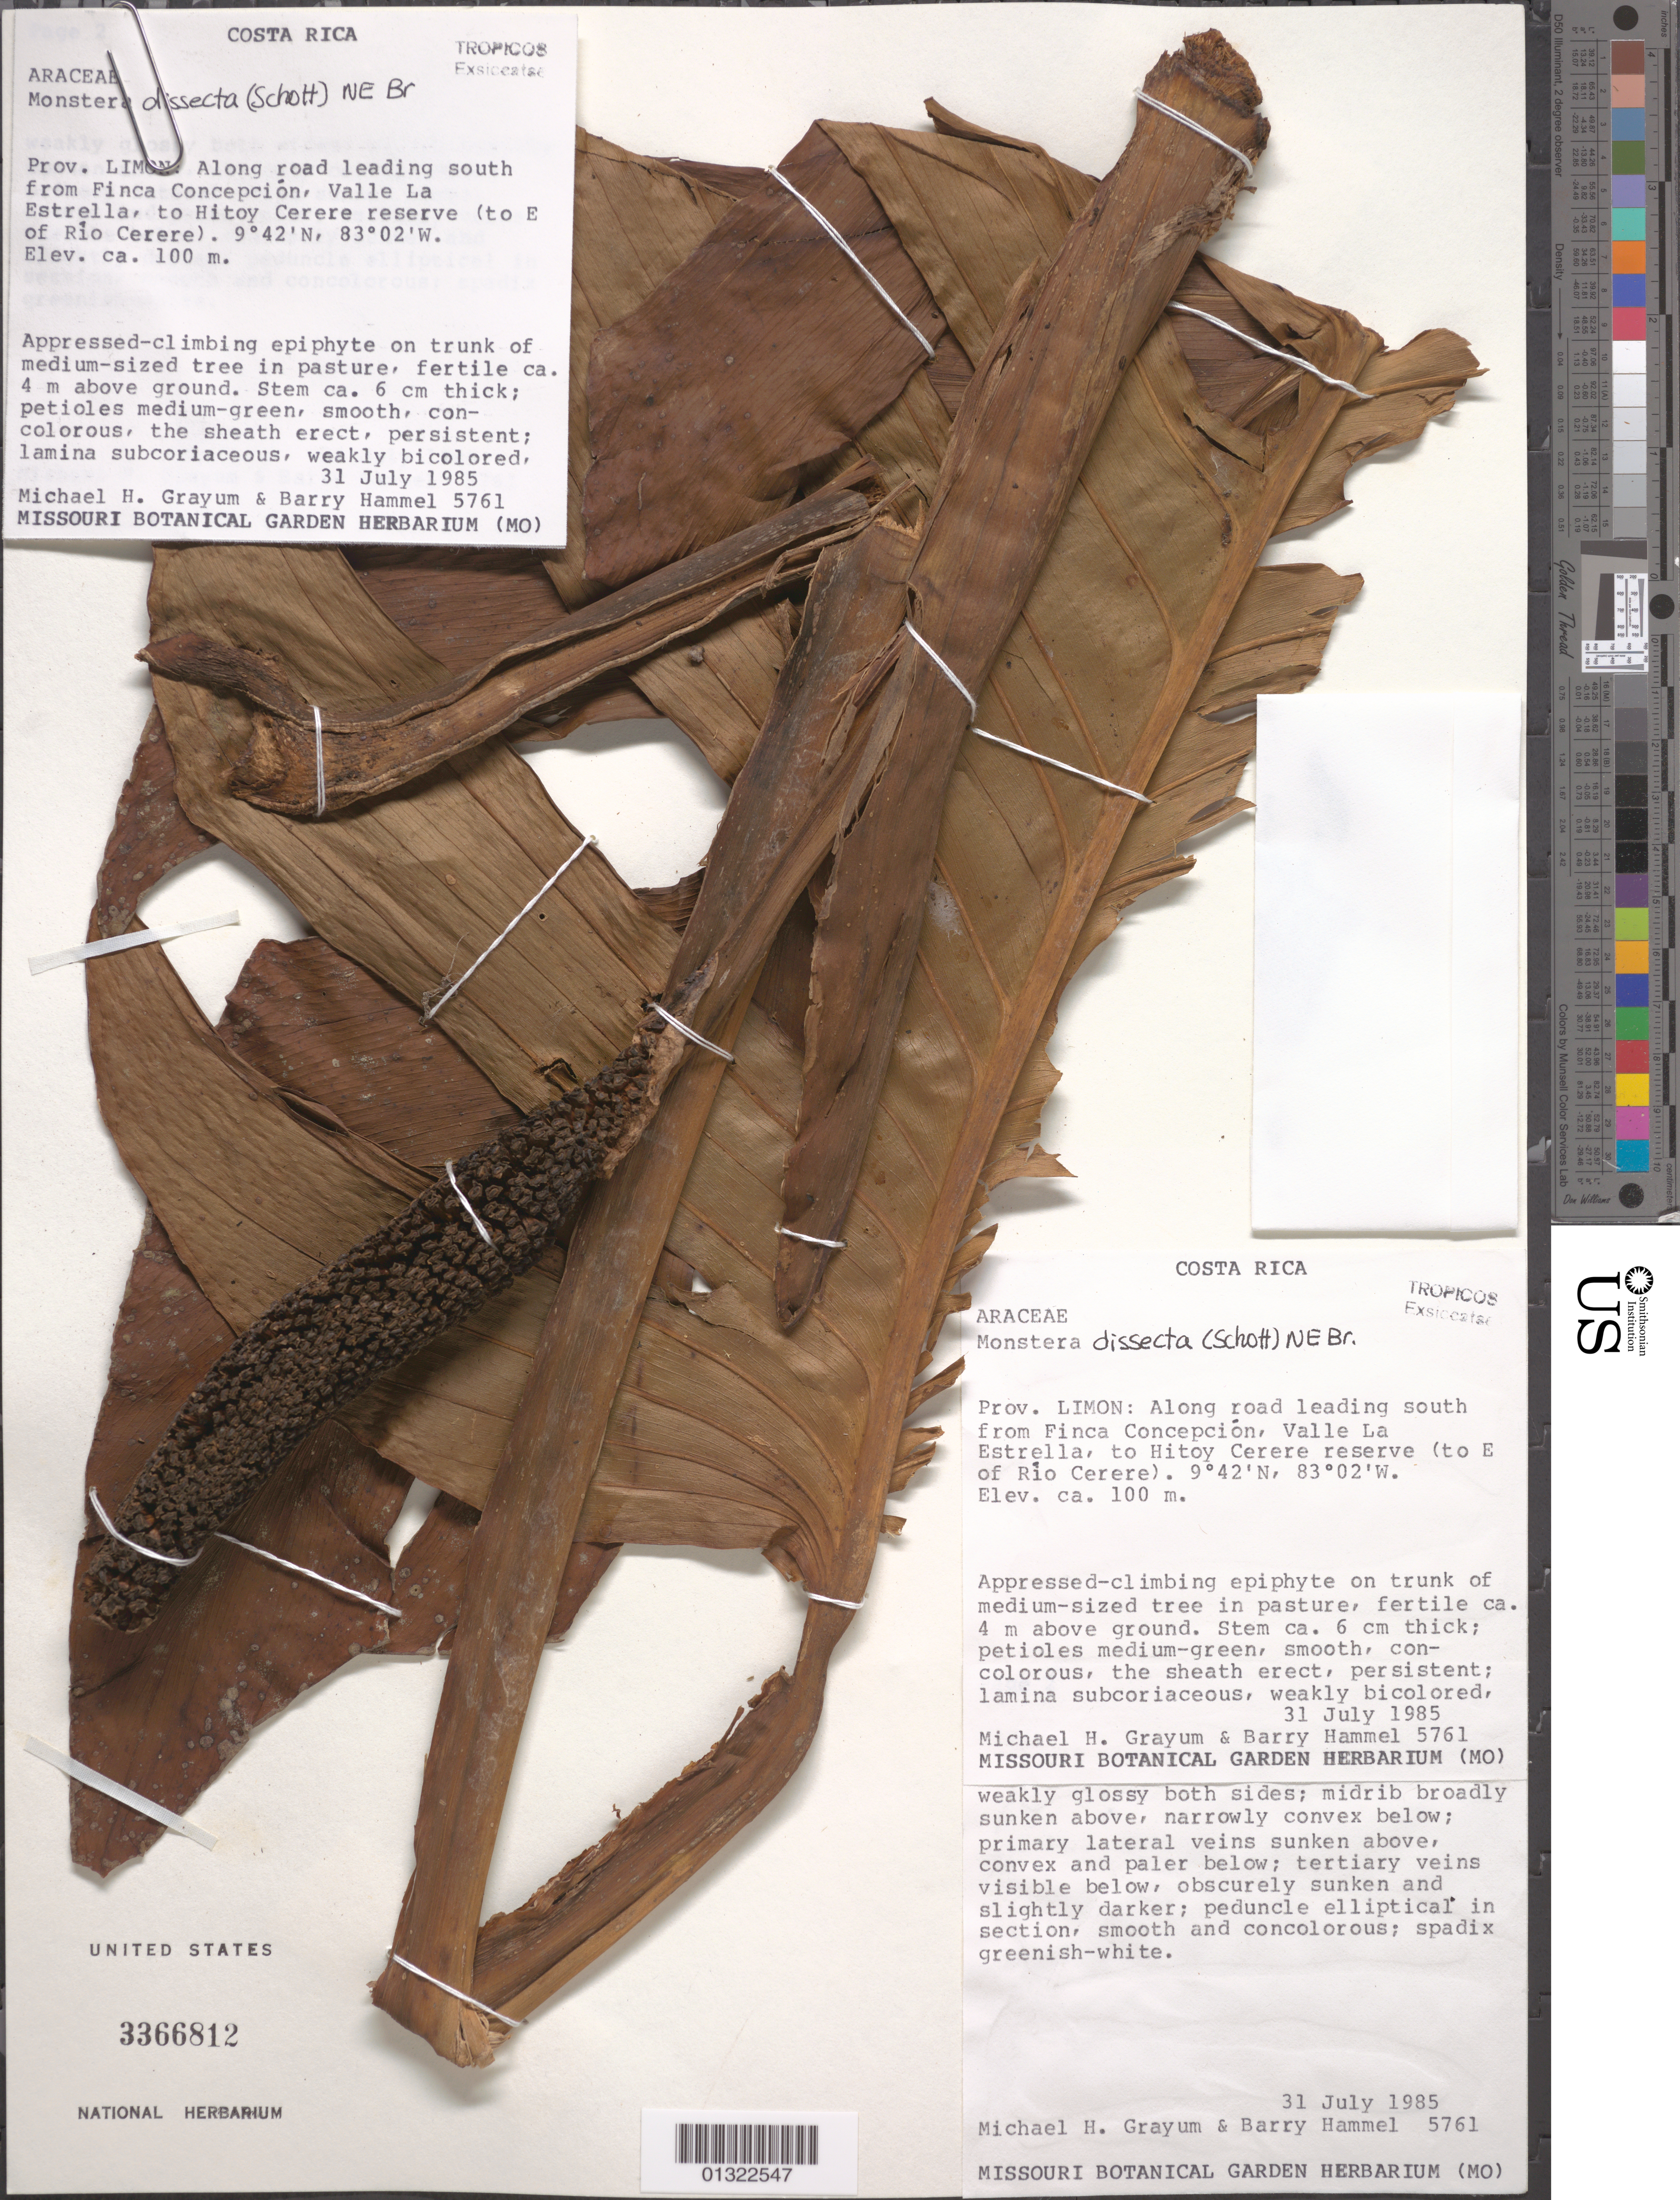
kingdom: Plantae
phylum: Tracheophyta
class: Liliopsida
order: Alismatales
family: Araceae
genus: Monstera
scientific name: Monstera dissecta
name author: (Schott) Croat & Grayum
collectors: M. H. Grayum & B. Hammel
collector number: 5761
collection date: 1985-07-31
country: Costa Rica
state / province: Limón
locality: Along road leading south from Finca Concepción, Valle La Estrella, to Hitoy Cerere reserve (to E of Rio Cerere).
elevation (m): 100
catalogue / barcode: US 3366812